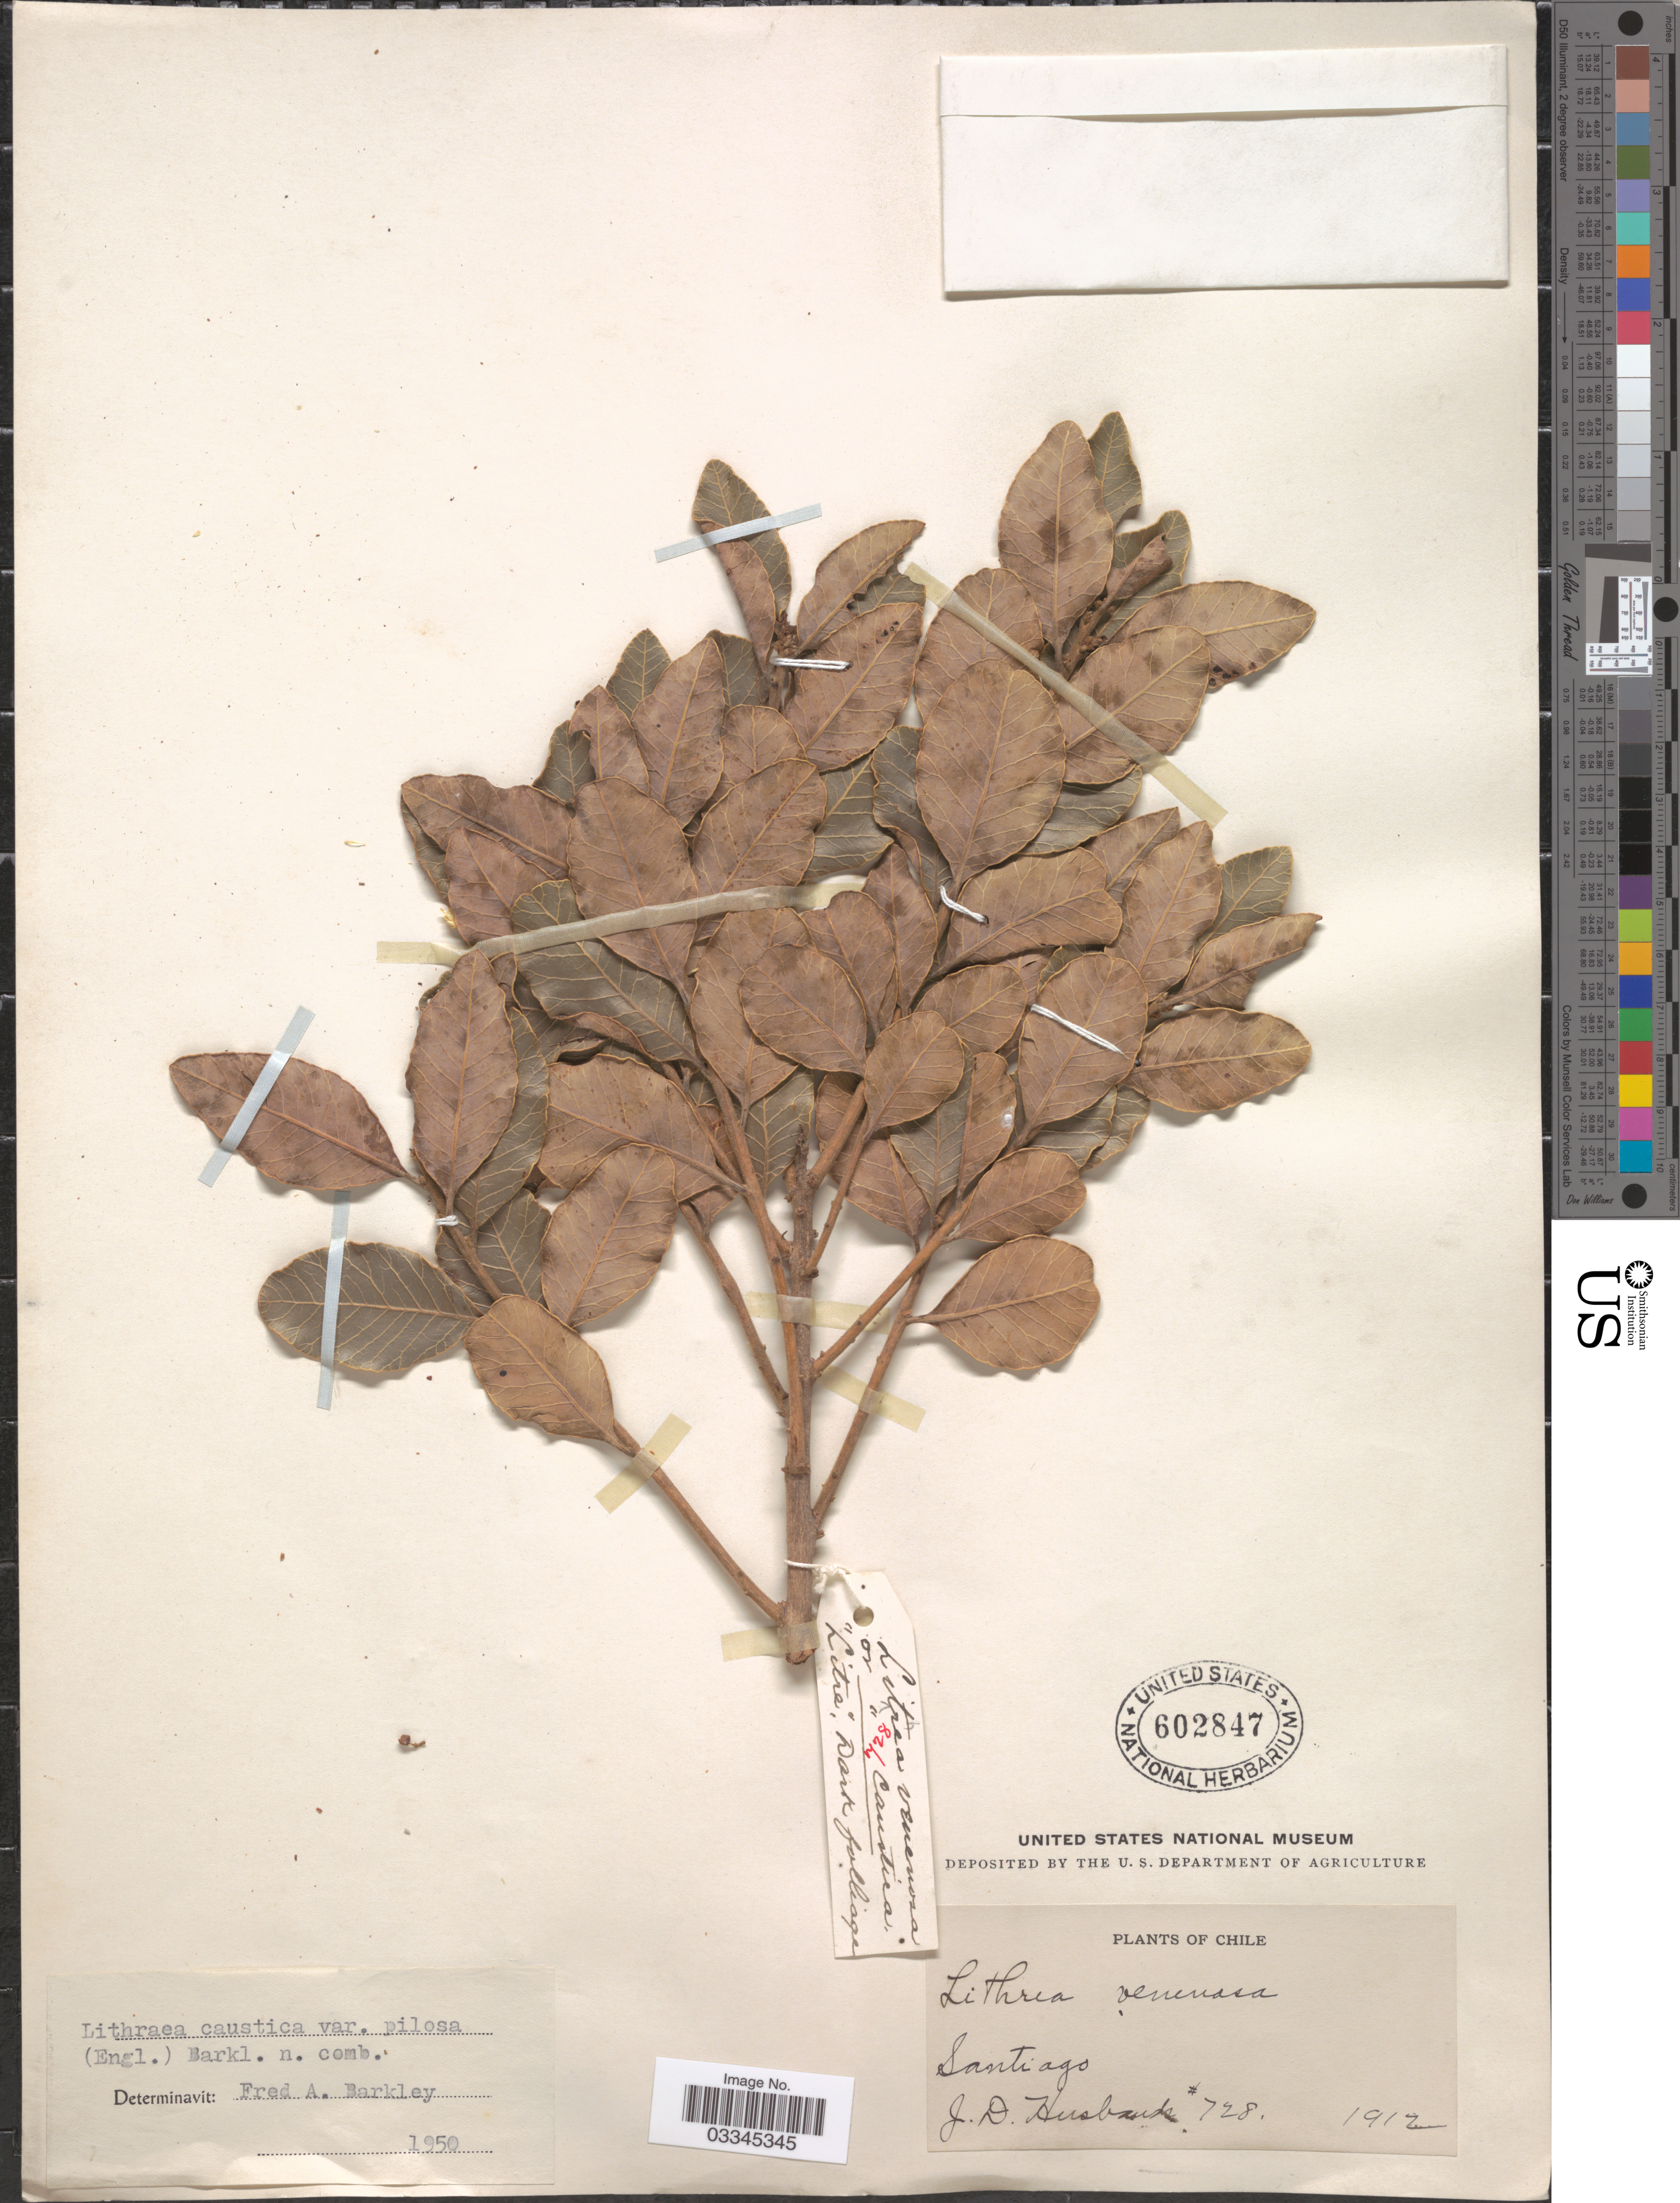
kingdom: Plantae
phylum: Tracheophyta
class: Magnoliopsida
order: Sapindales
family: Anacardiaceae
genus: Lithraea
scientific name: Lithraea caustica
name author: (Molina) Hook. & Arn.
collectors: J. Husbands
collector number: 728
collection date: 1912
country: Chile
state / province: Región Metropolitana (RM)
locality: Santiago.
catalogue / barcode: US 602847